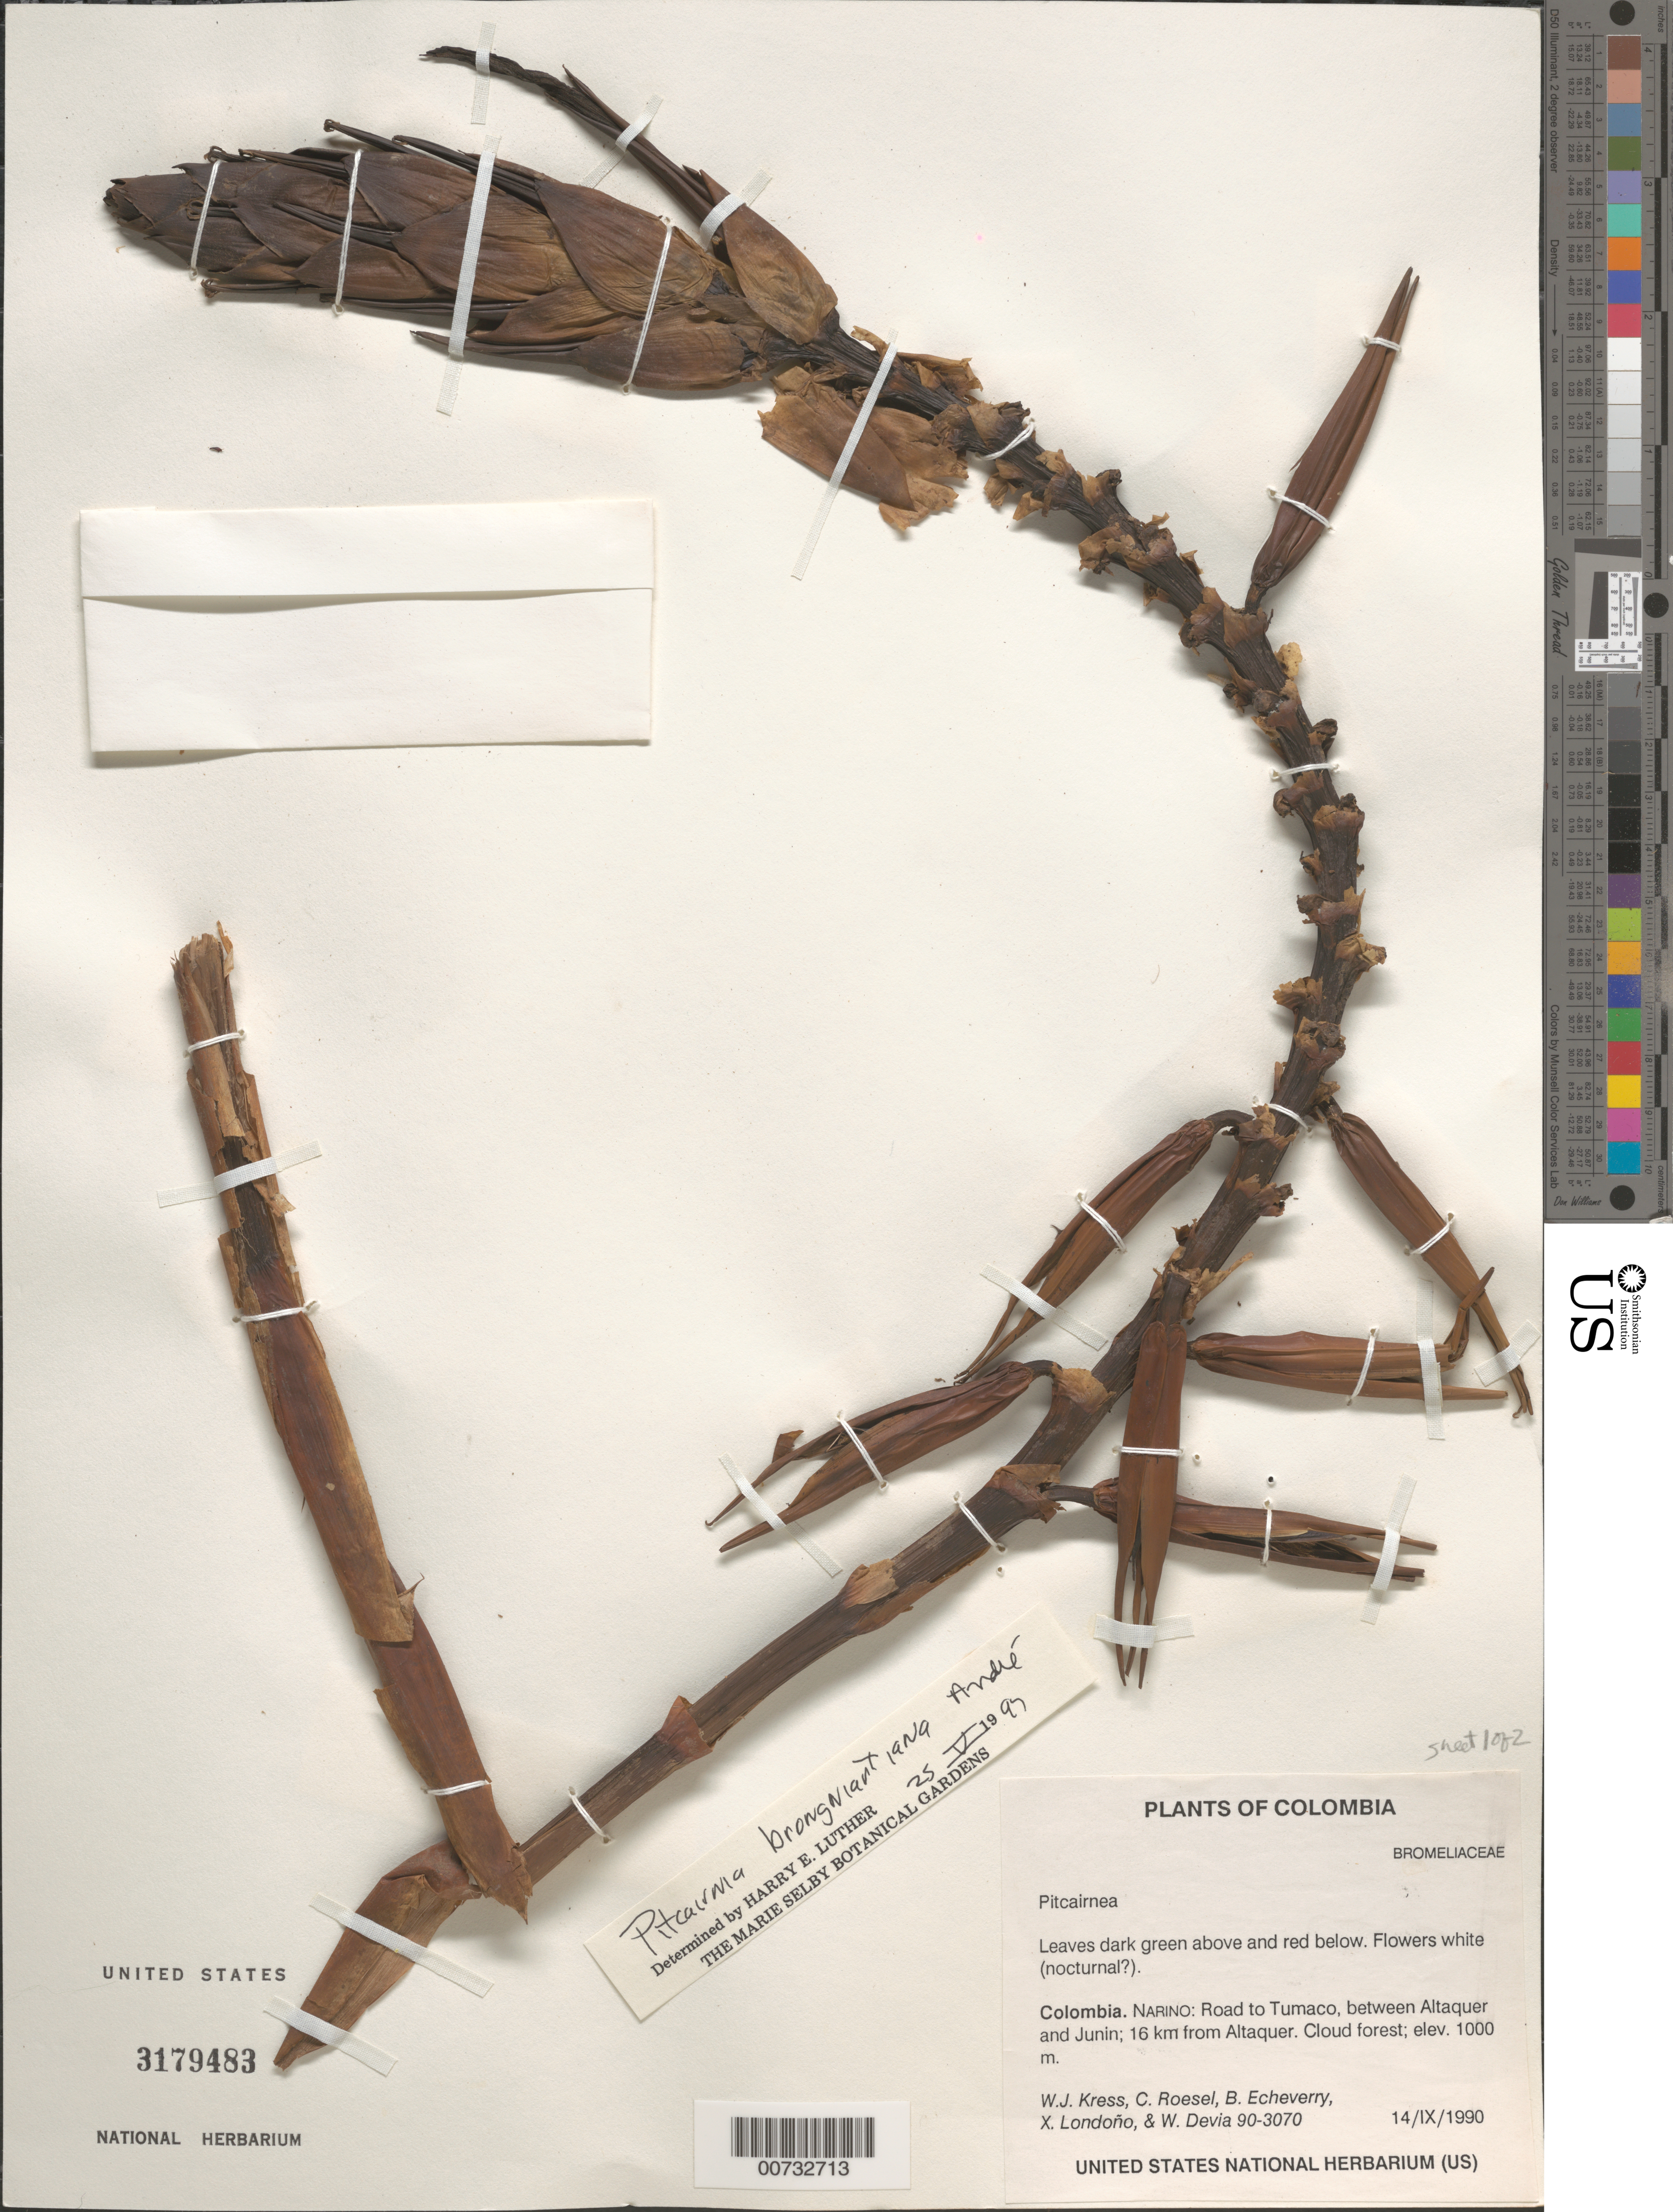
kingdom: Plantae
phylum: Tracheophyta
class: Liliopsida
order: Poales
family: Bromeliaceae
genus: Pitcairnia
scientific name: Pitcairnia brongniartiana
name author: André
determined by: Luther, Hans E.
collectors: W. J. Kress, C. S. Roesel, B. Echeverry, X. Londoño & W. Devia A.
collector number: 90-3070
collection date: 1990-09-14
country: Colombia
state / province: Nariño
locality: Road to Tumaco, between Altaquer and Junin; 16 km from Altaquer. Cloud forest.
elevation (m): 1000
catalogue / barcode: US 3179483